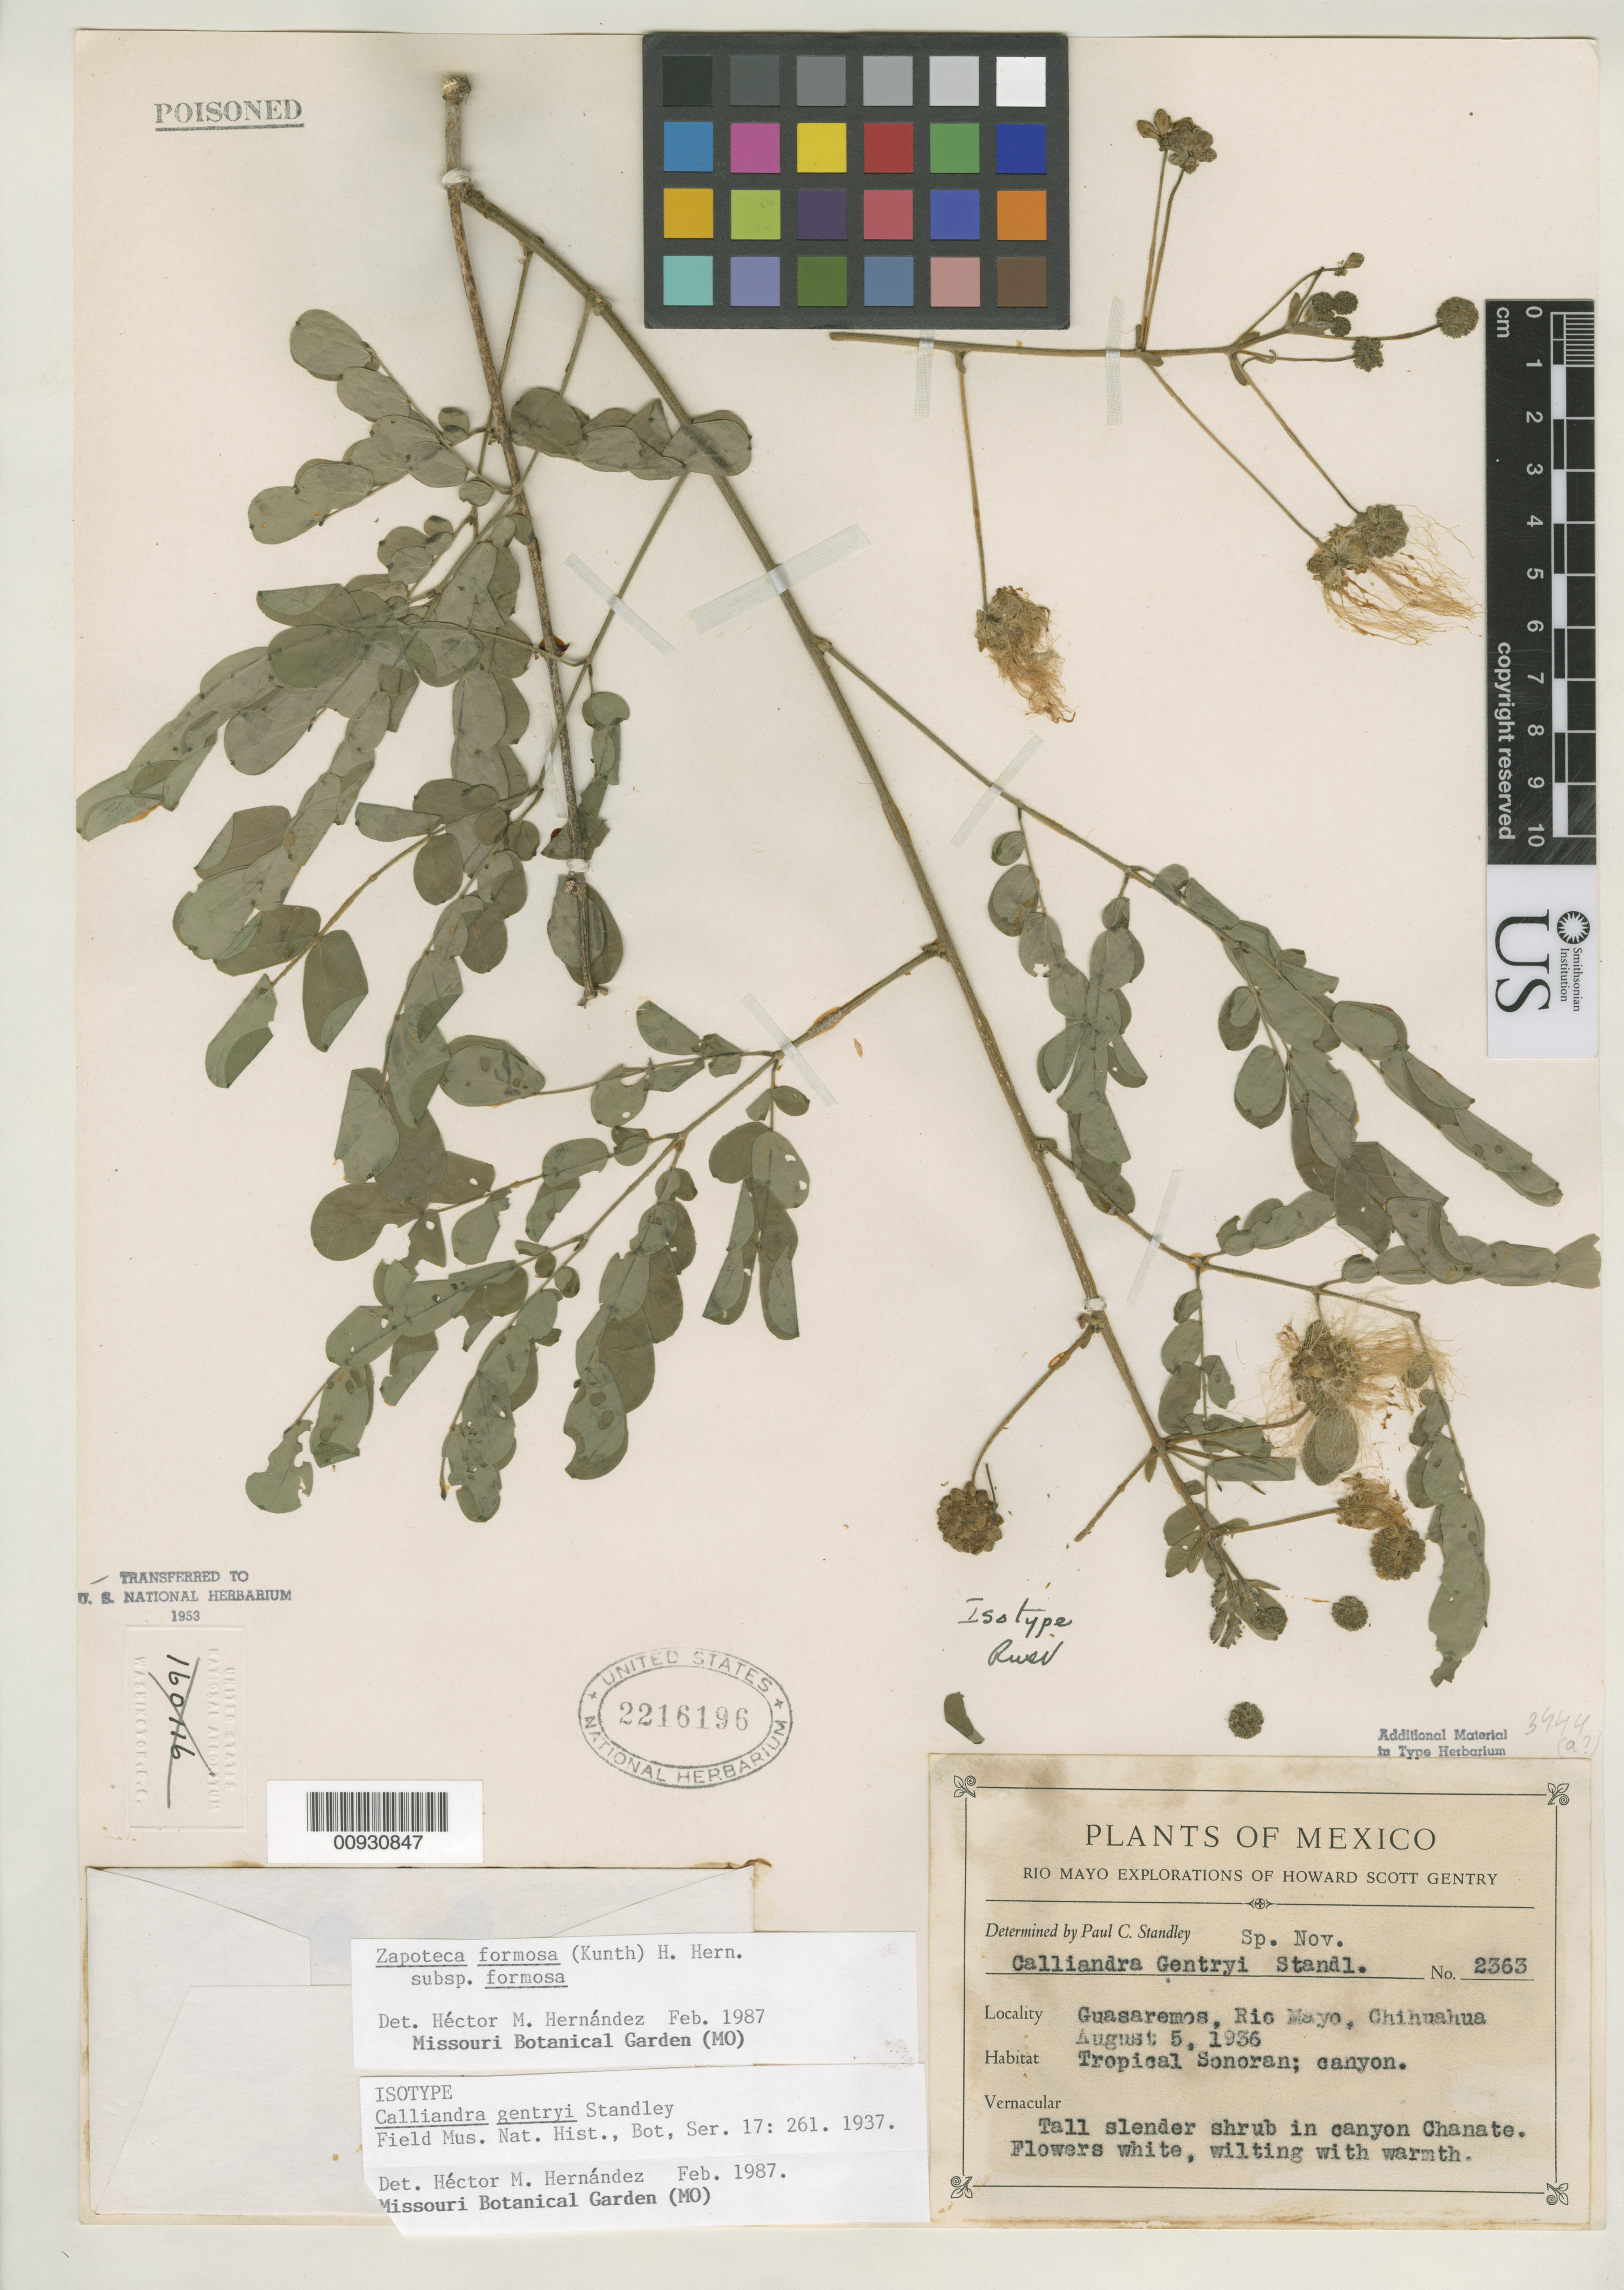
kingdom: Plantae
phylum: Tracheophyta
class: Magnoliopsida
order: Fabales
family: Fabaceae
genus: Calliandra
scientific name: Calliandra gentryi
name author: Standl.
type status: Isotype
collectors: H. S. Gentry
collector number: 2363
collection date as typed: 05 Aug 1936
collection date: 1936-08-05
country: Mexico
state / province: Chihuahua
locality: Guasaremos, Río Mayo.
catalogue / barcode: US 2216196